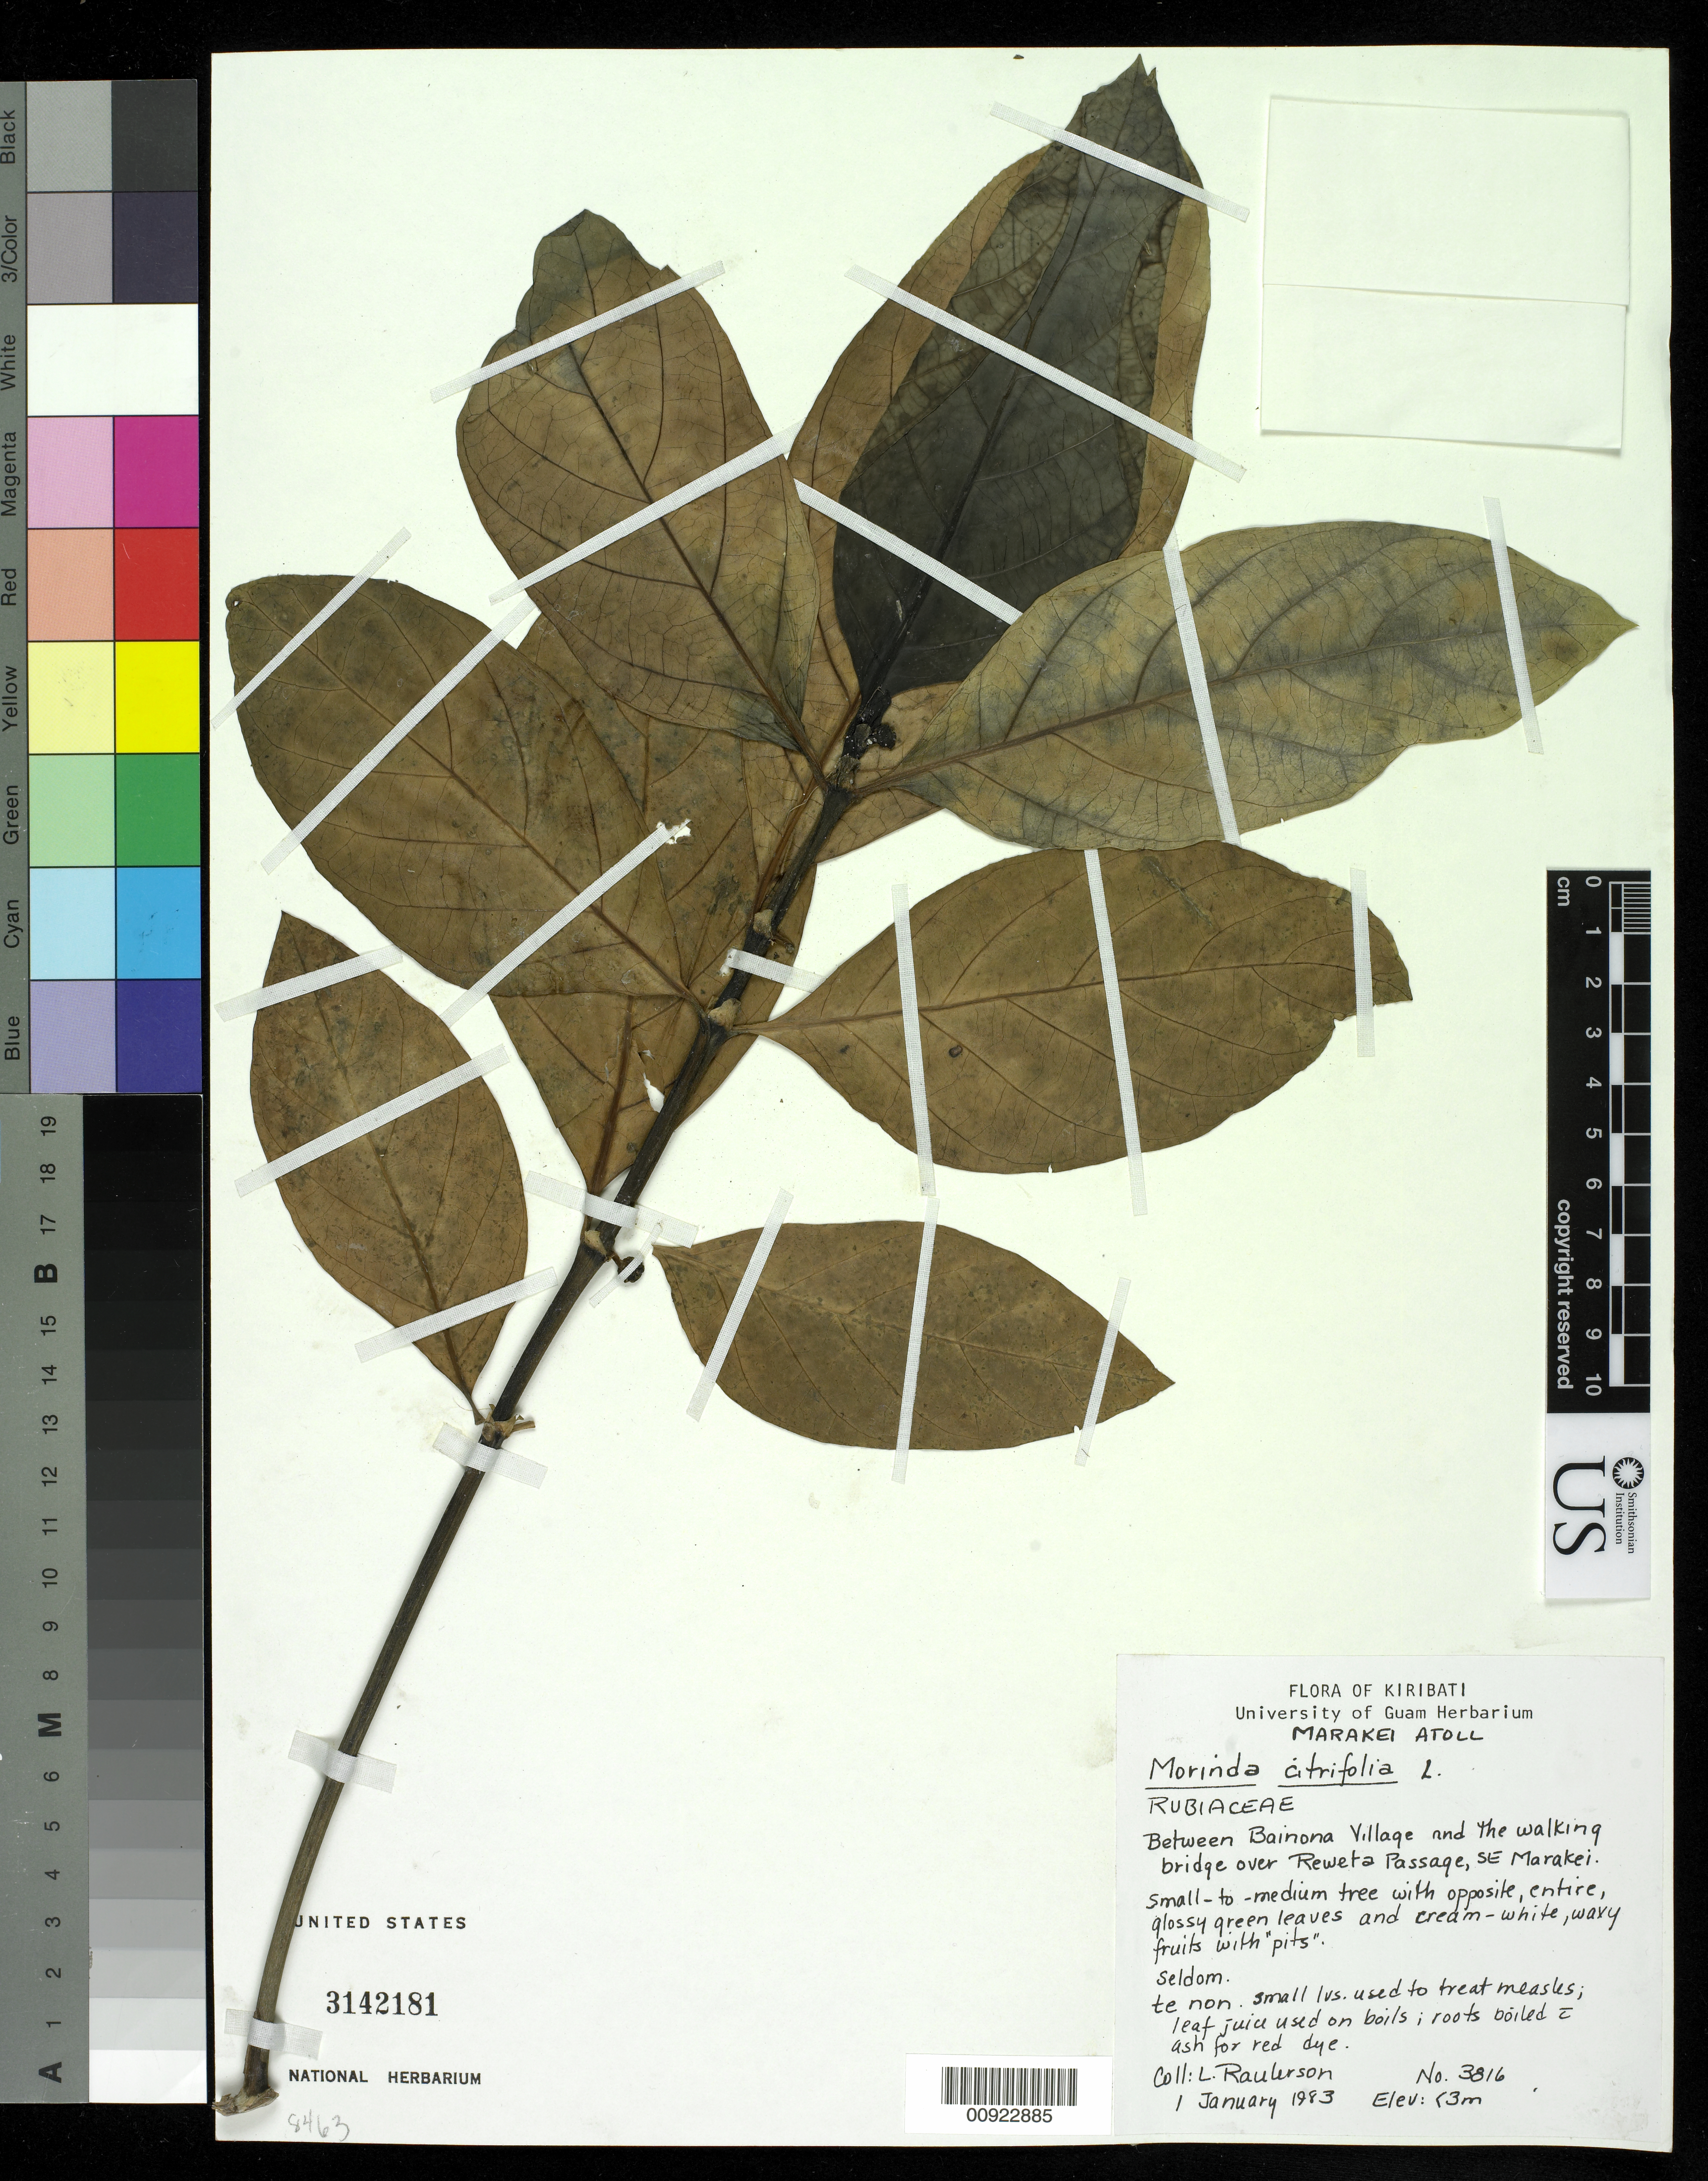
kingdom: Plantae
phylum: Tracheophyta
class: Magnoliopsida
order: Gentianales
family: Rubiaceae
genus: Morinda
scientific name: Morinda citrifolia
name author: L.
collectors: L. Raulerson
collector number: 3816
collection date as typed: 01 Jan 1983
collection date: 1983-01-01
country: Kiribati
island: Marakei Atoll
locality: Between Boinona Village and the walking bridge over Reweta Passage, SE Marakei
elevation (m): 3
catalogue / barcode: US 3142181